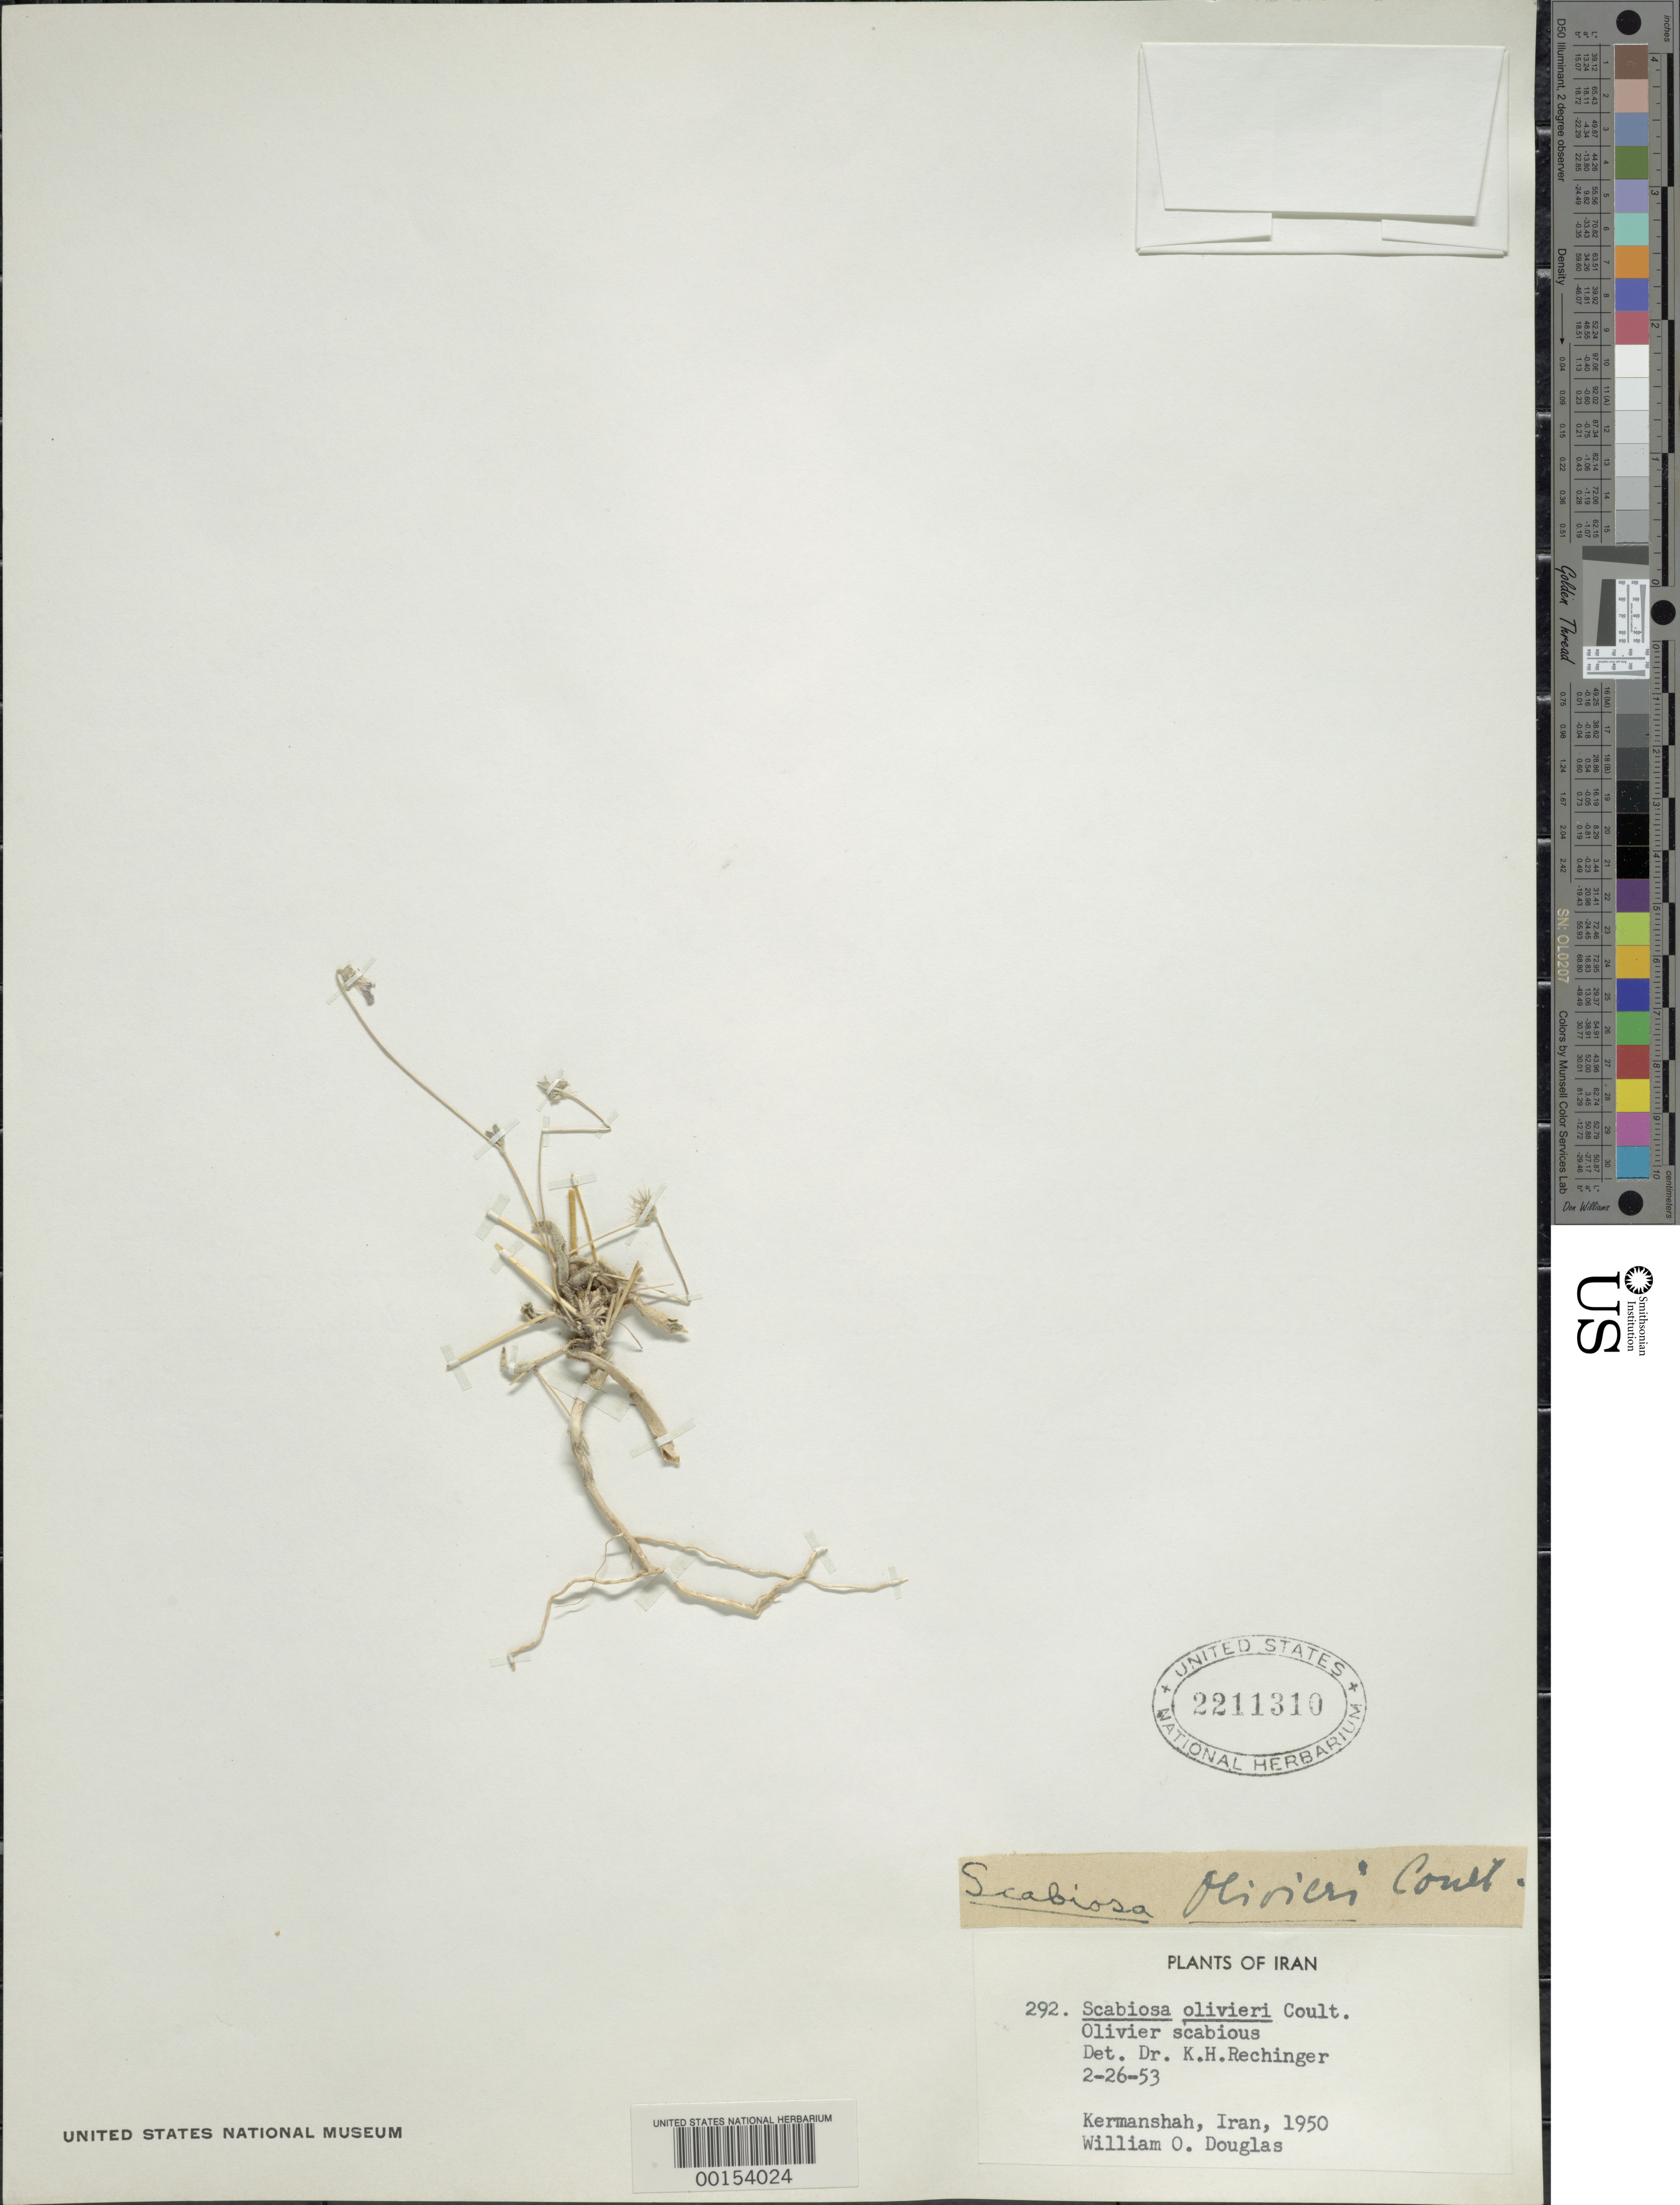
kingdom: Plantae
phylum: Tracheophyta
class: Magnoliopsida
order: Dipsacales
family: Caprifoliaceae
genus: Scabiosa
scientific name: Scabiosa olivieri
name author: Coult.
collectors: W. Douglas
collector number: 292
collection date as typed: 1950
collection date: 1950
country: Iran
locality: Kermananshah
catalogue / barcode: US 2211310